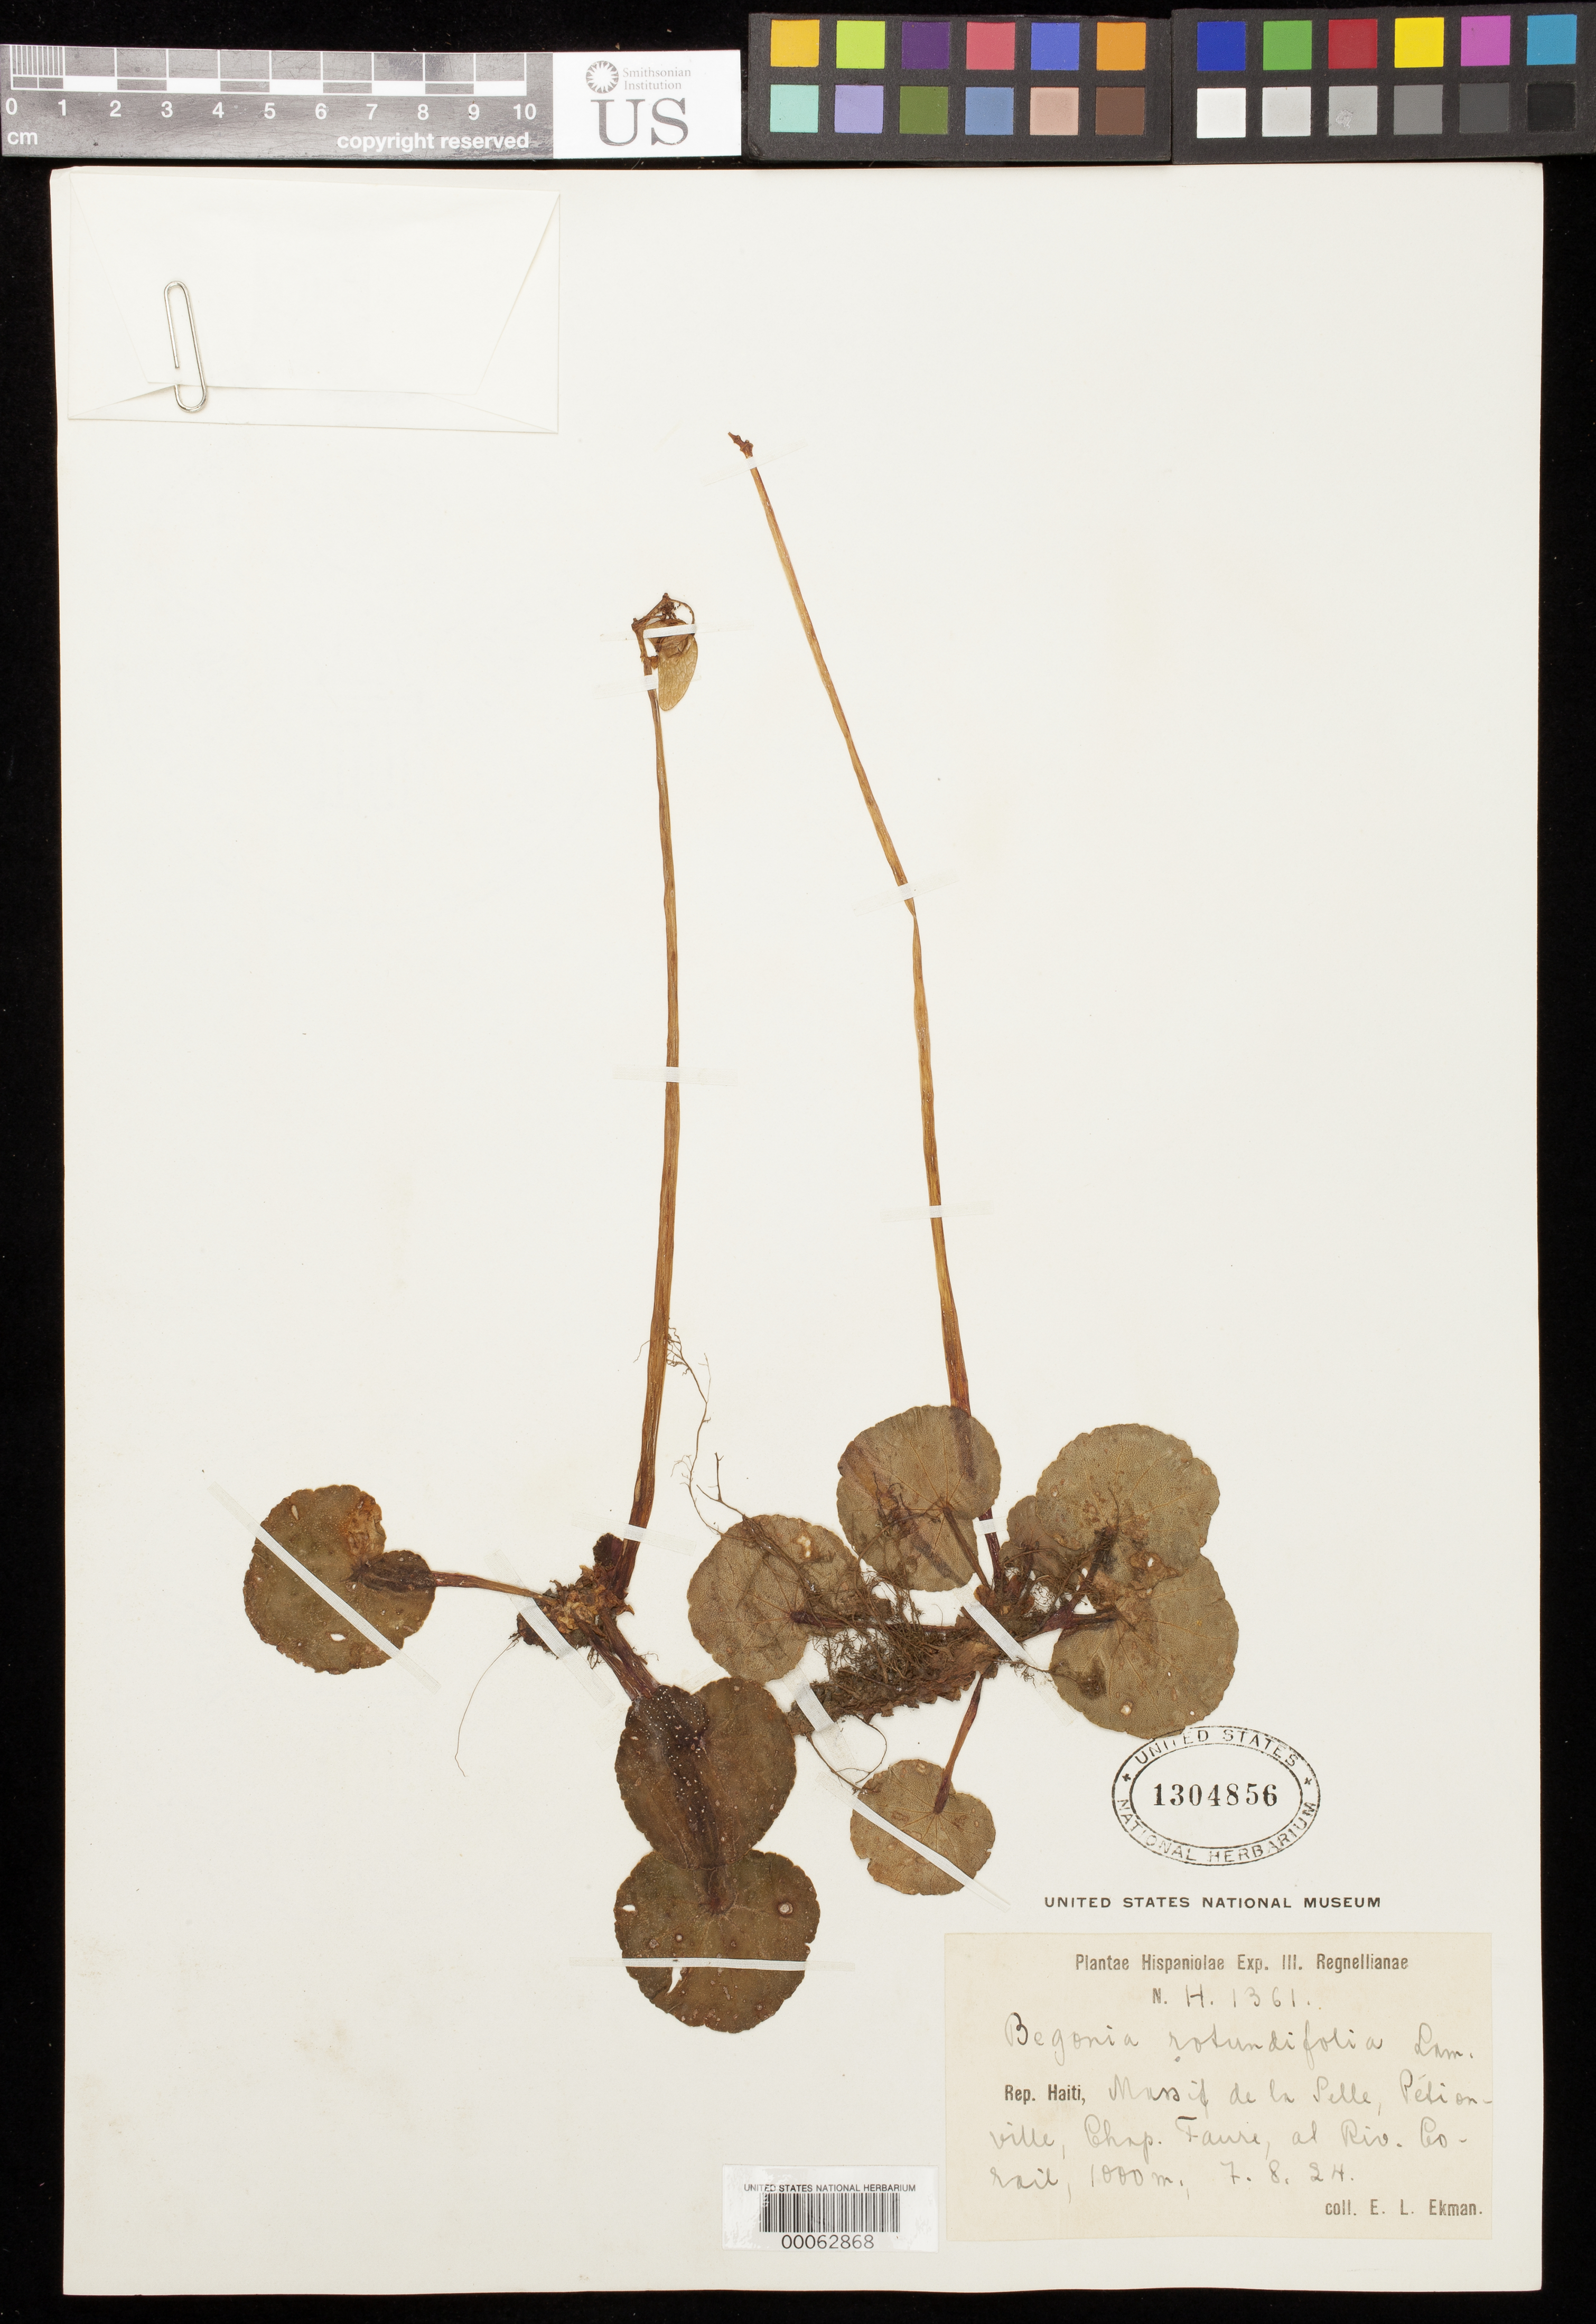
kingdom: Plantae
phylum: Tracheophyta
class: Magnoliopsida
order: Cucurbitales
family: Begoniaceae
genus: Begonia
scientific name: Begonia rotundifolia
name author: Lam.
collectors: E. L. Ekman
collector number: H.1361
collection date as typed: Transcribed d/m/y: 7/8/24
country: Haiti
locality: Hispaniolae Exp. III. Regnellianae. Massif de la Pelle, Pétionville, Chap. Faure, al Riv. Corail.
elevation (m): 1000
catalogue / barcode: US 1304856